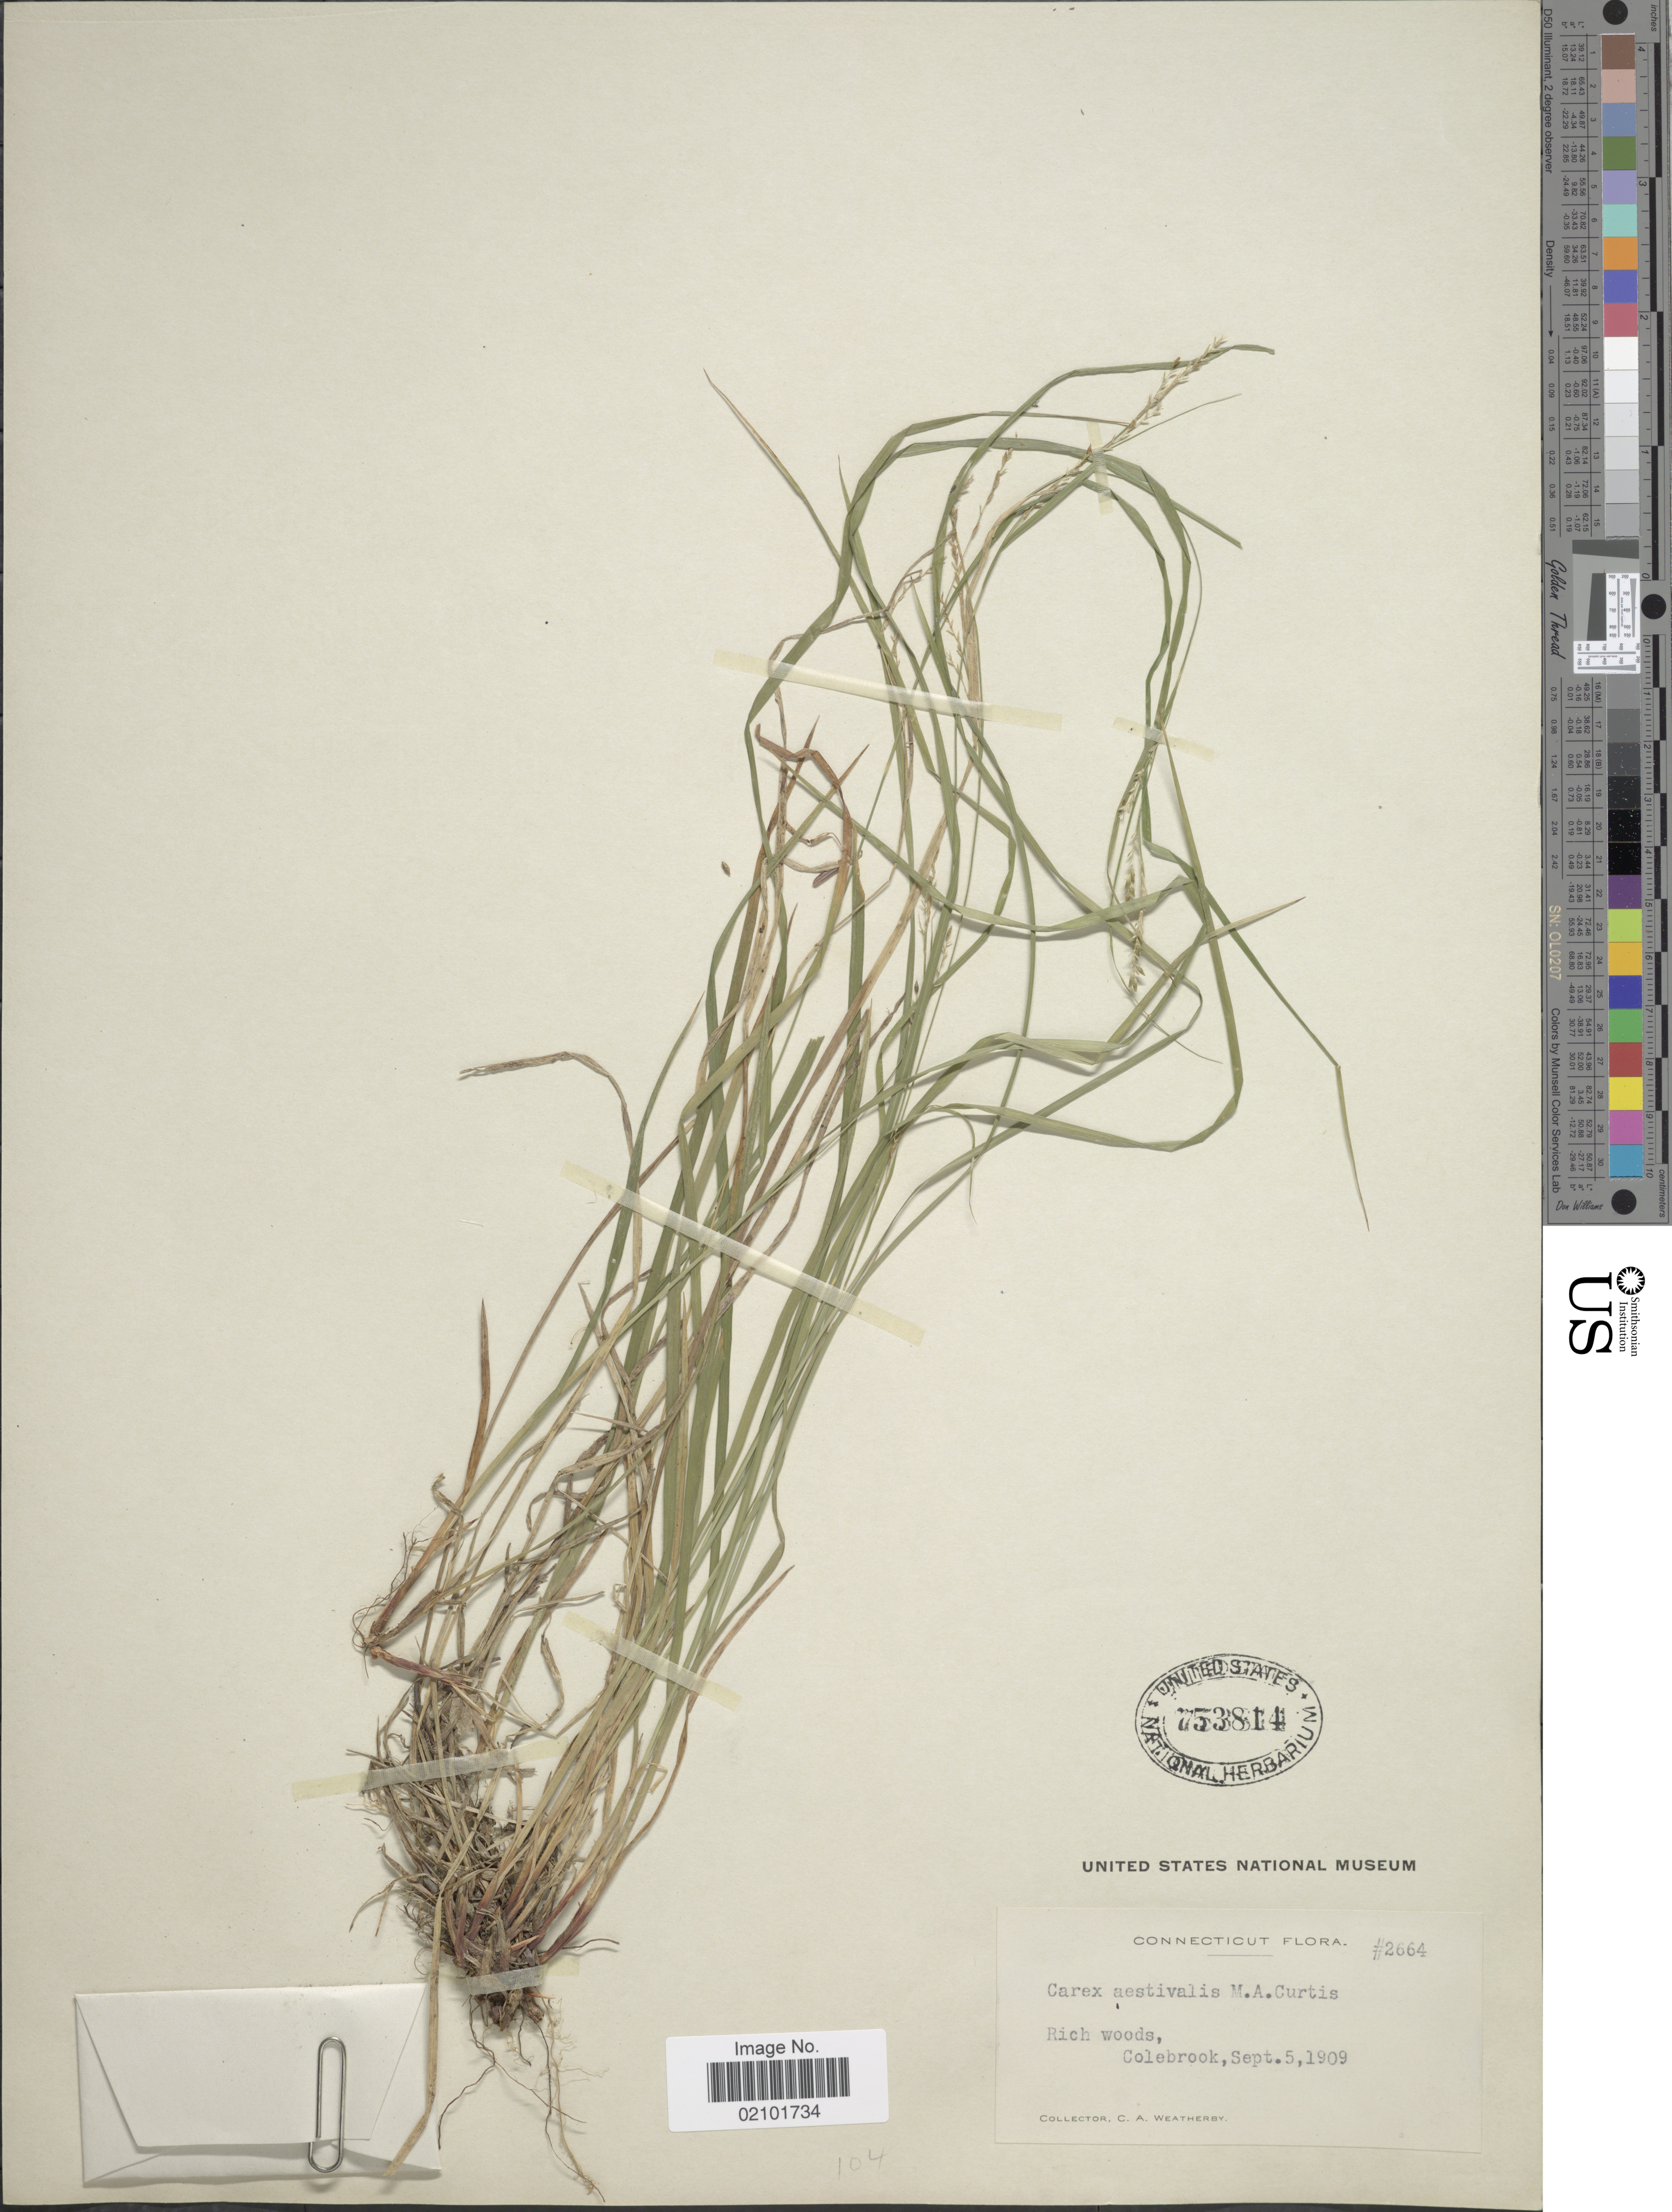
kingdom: Plantae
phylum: Tracheophyta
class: Liliopsida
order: Poales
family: Cyperaceae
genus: Carex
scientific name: Carex aestivalis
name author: M.A. Curtis ex A. Gray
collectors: C. A. Weatherby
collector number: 2664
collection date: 1909-09-05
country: United States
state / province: Connecticut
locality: Colebrook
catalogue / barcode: US 753814